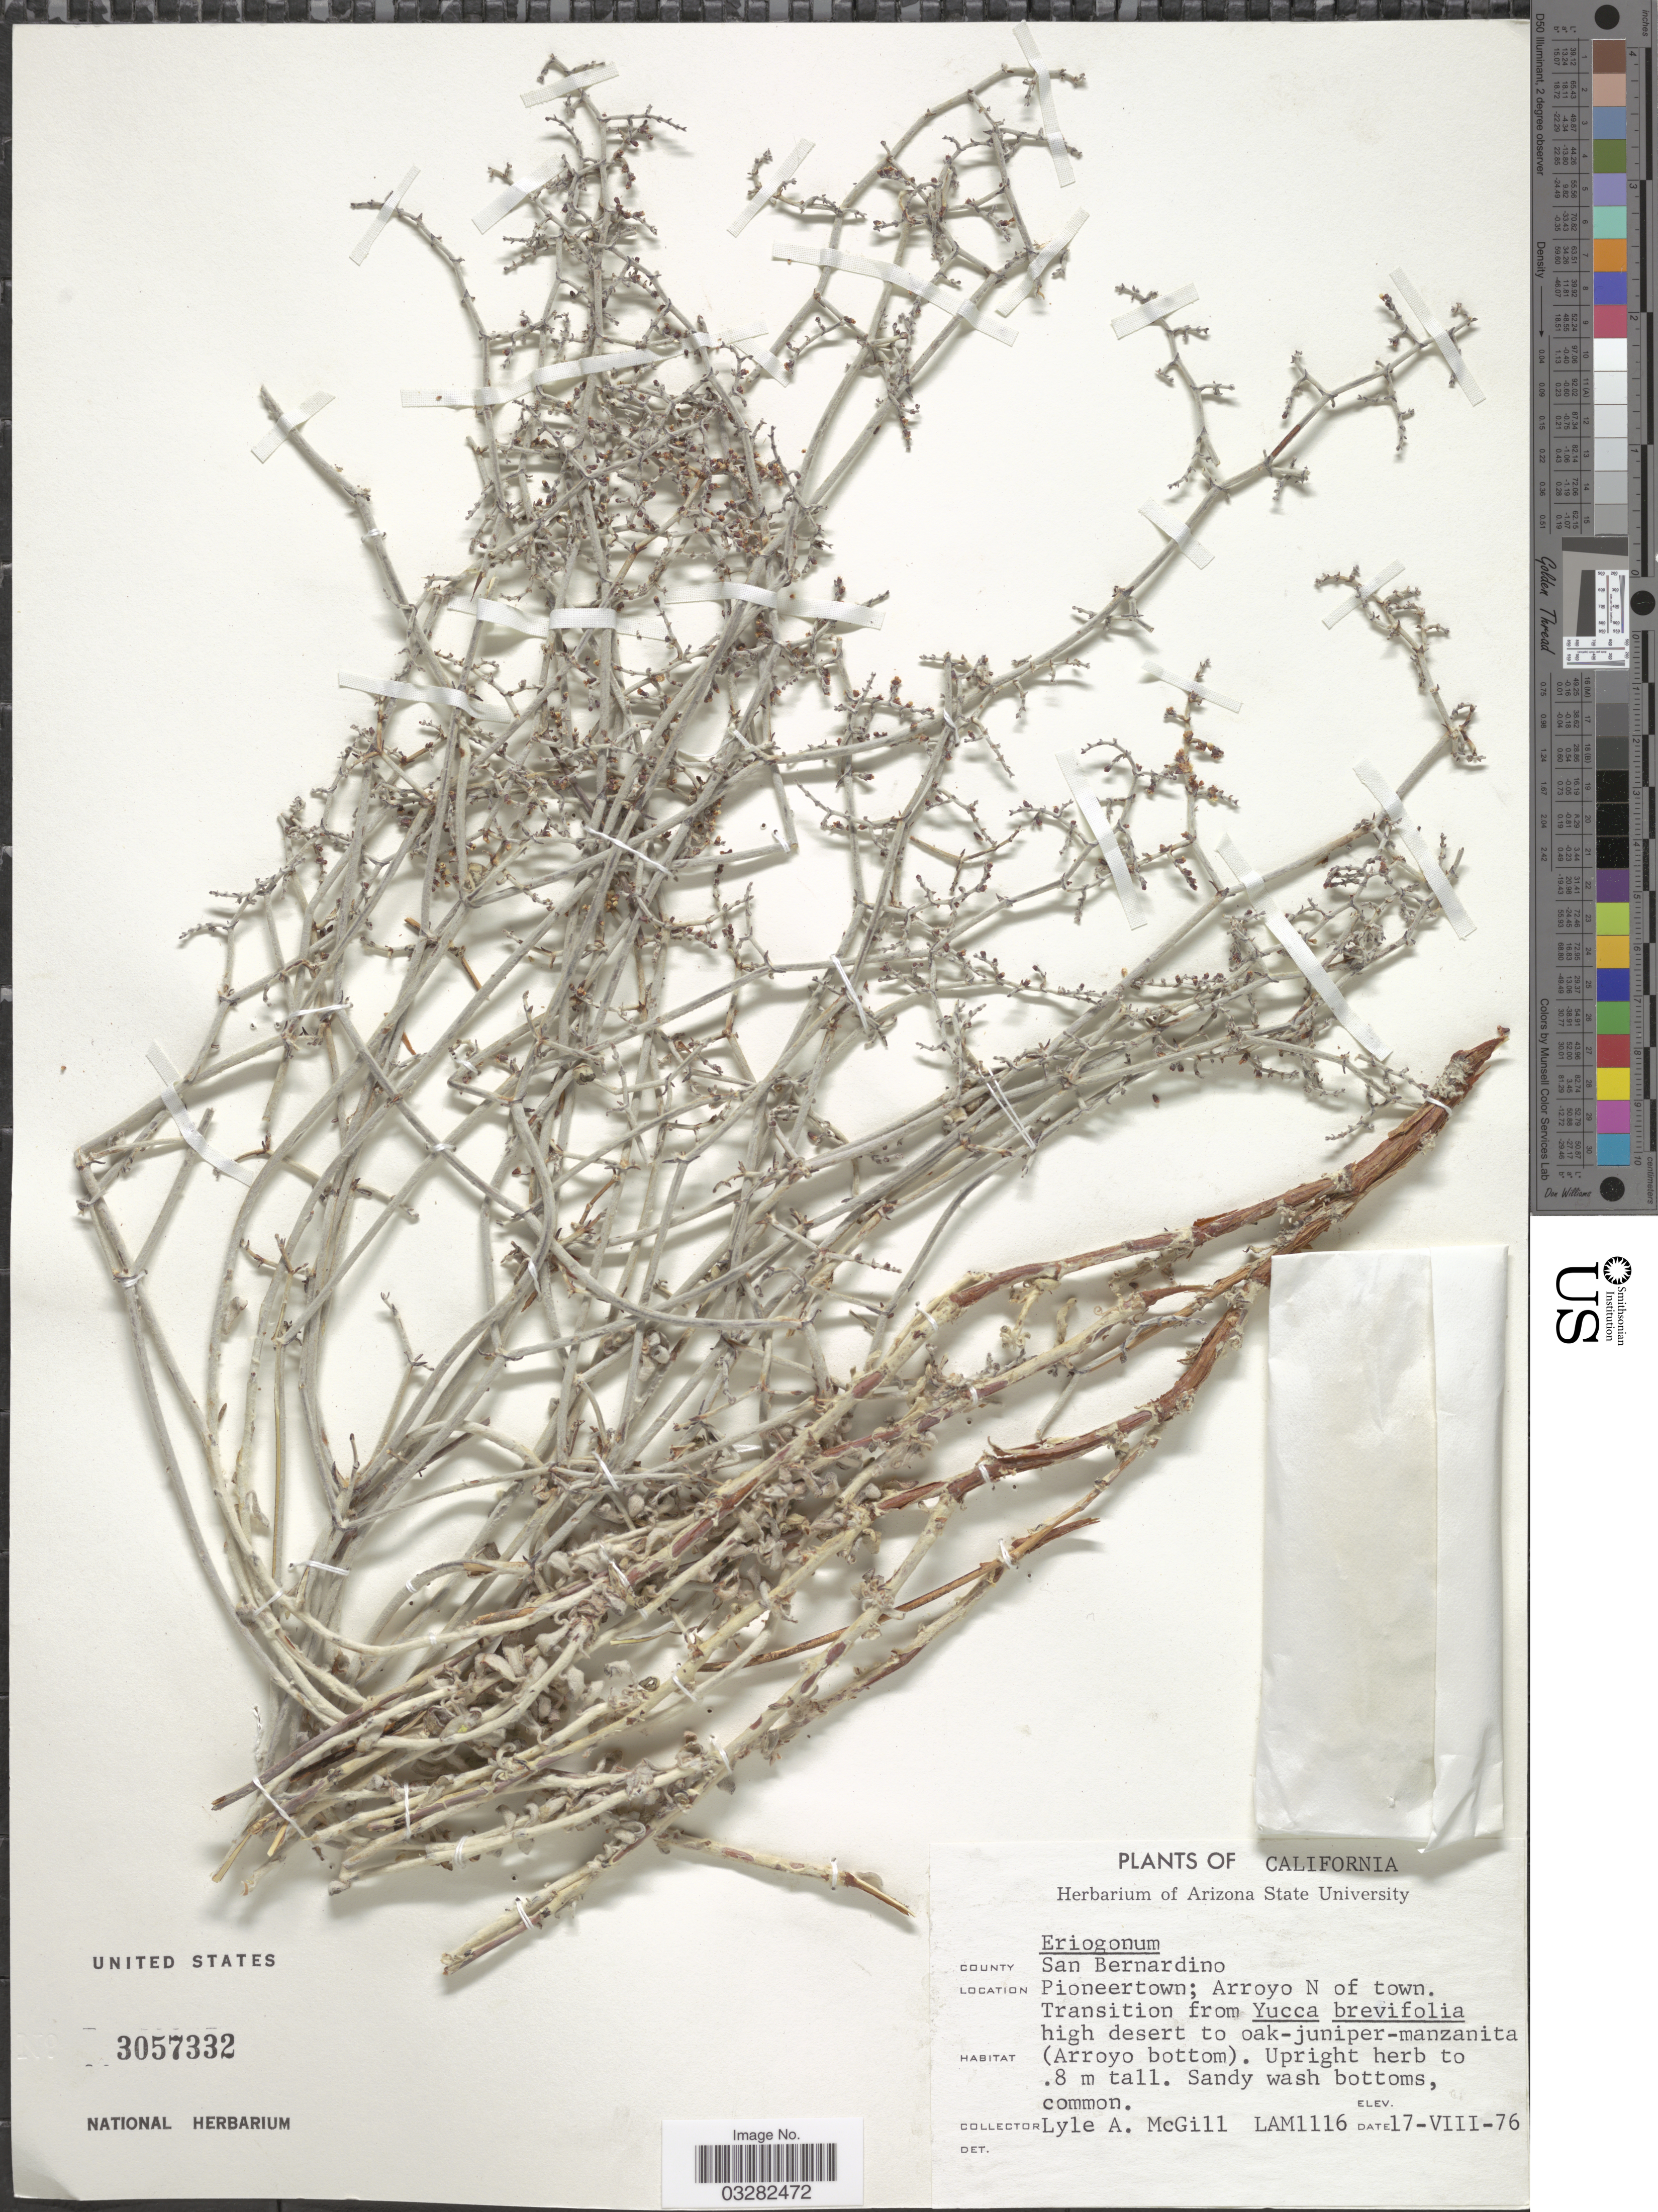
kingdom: Plantae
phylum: Tracheophyta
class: Magnoliopsida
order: Caryophyllales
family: Polygonaceae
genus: Eriogonum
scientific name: Eriogonum sp.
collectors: L. McGill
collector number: LAM1116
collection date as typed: Transcribed d/m/y: 17/8/76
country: United States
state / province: California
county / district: San Bernardino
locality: County San Bernardino. Pioneertown; Arroyo N of town.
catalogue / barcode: US 3057332